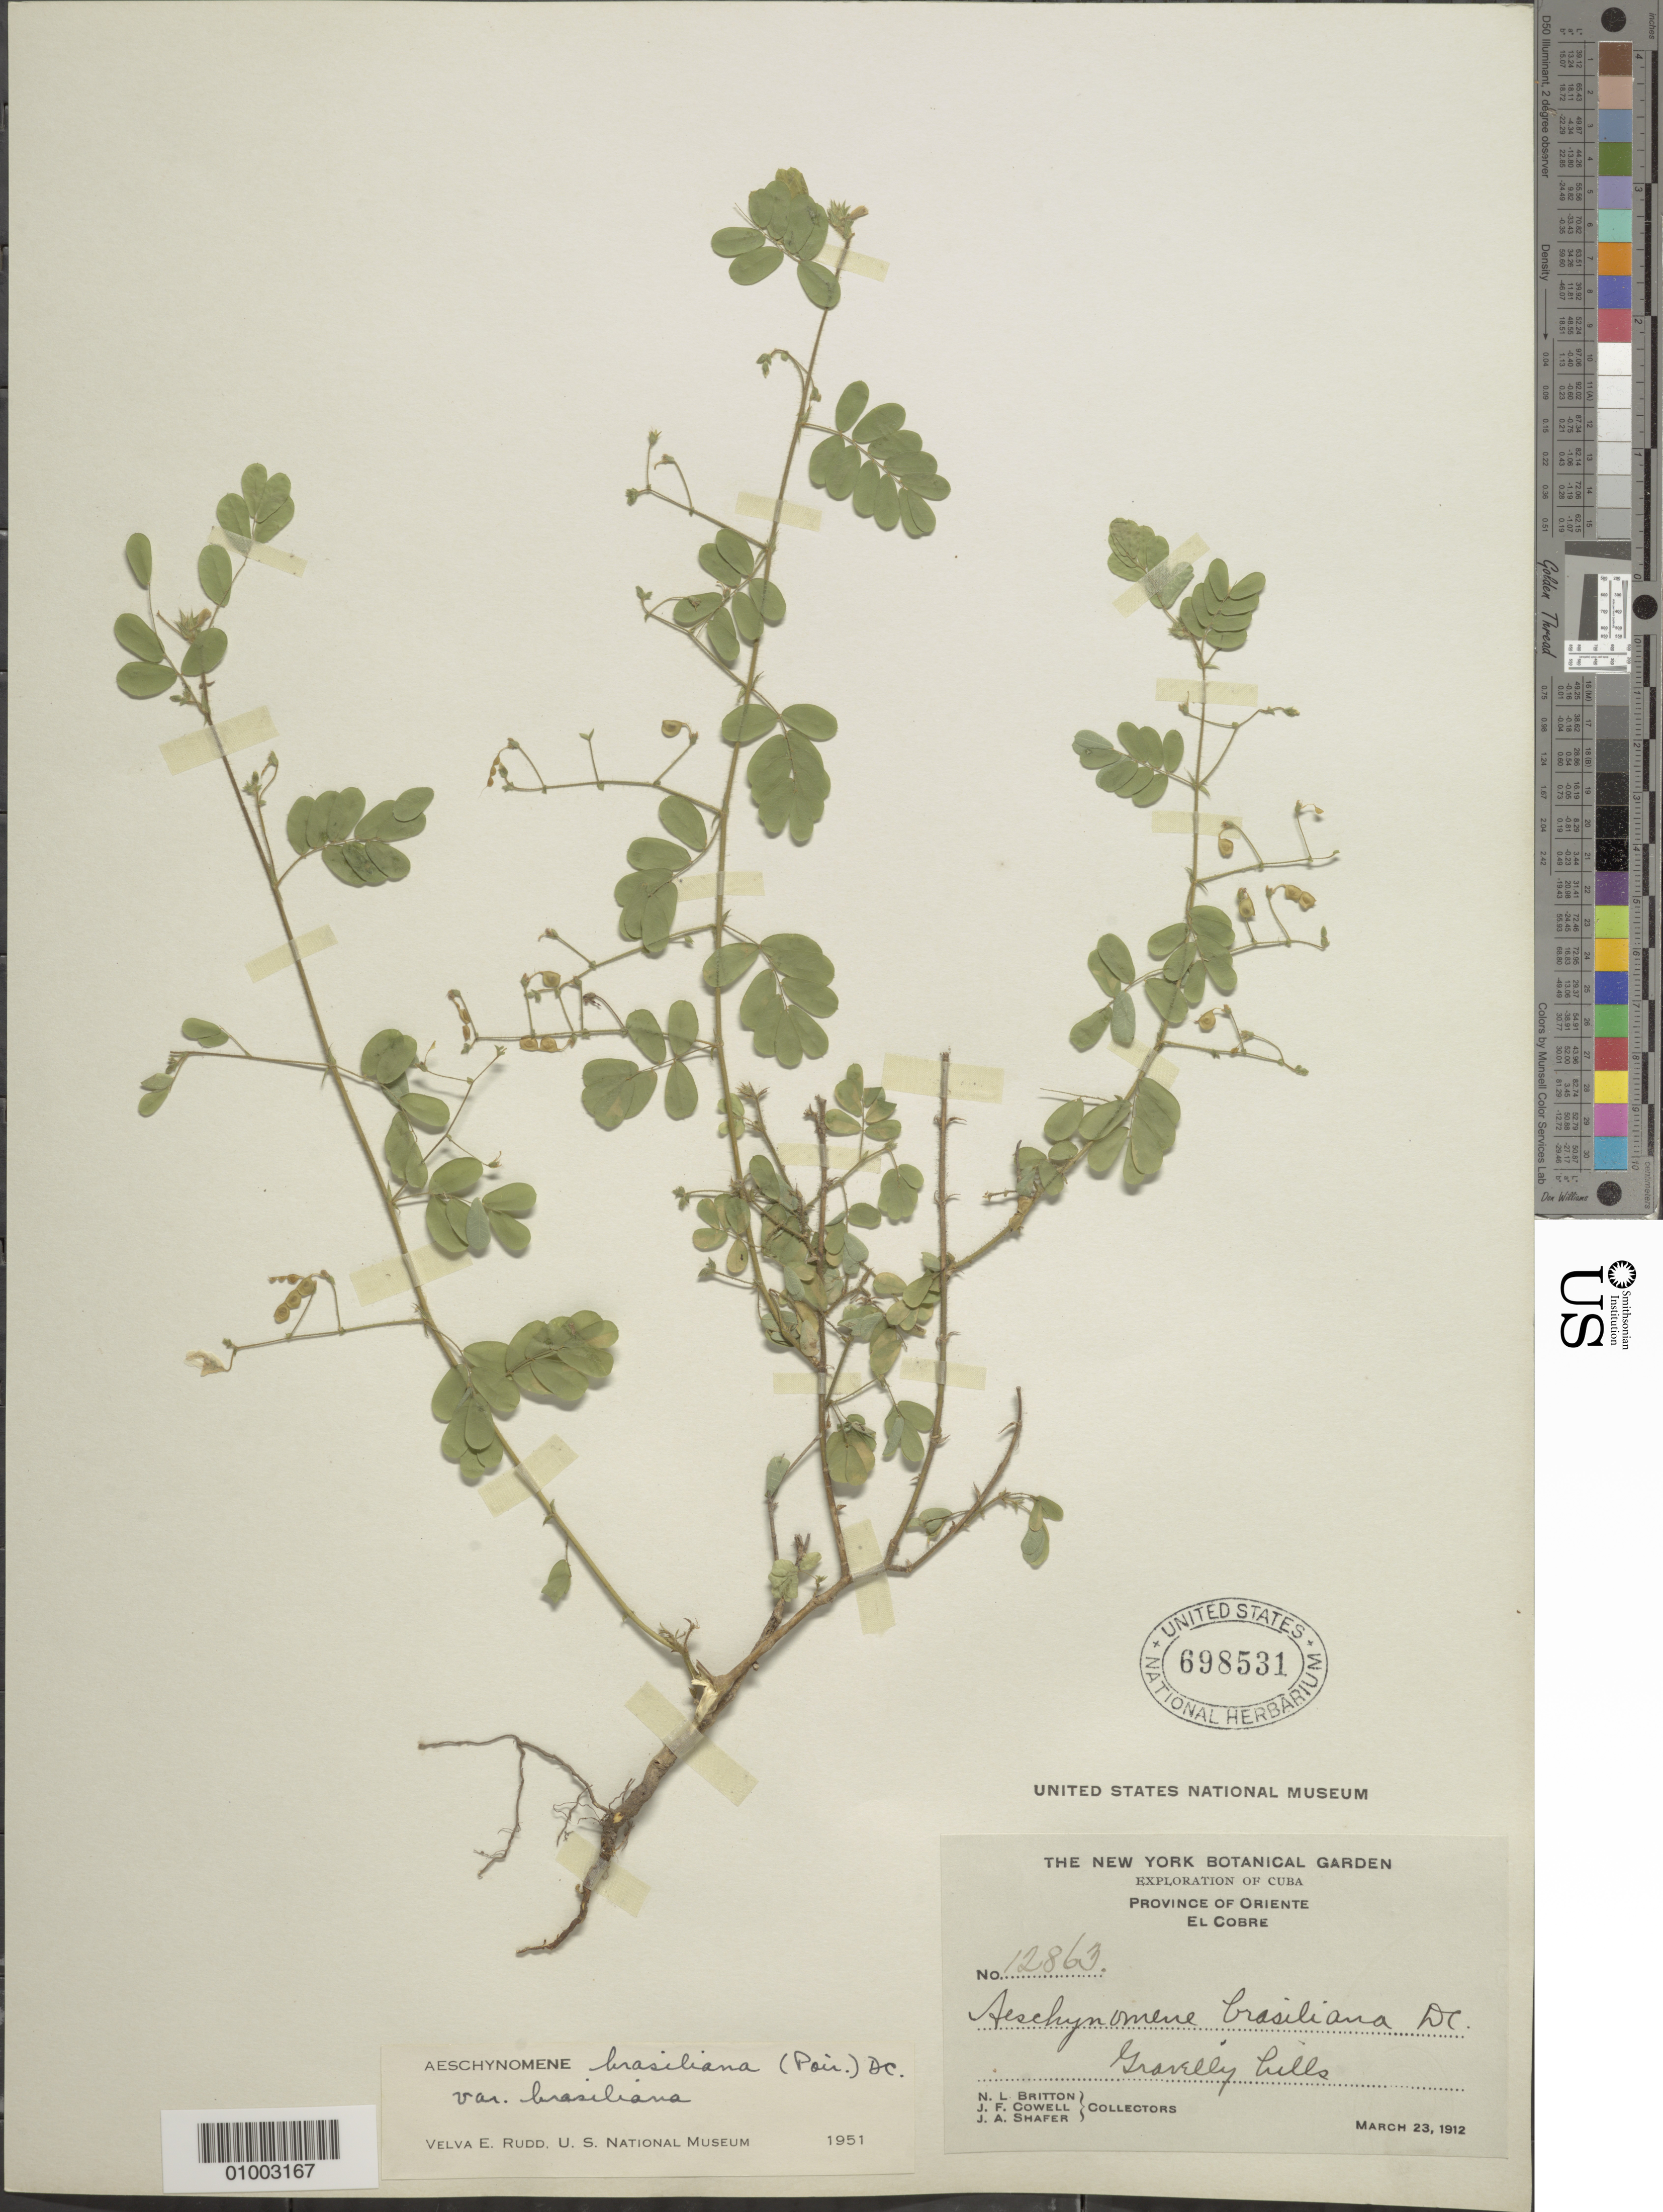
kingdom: Plantae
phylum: Tracheophyta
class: Magnoliopsida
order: Fabales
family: Fabaceae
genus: Aeschynomene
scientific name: Aeschynomene brasiliana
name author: (Poir.) DC.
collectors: N. Britton, J. F. Cowell & J. A. Shafer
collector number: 12863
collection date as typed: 23 Mar 1912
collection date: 1912-03-23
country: Cuba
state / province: Oriente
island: Cuba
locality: Grassy hills, El Cobre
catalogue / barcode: US 698531